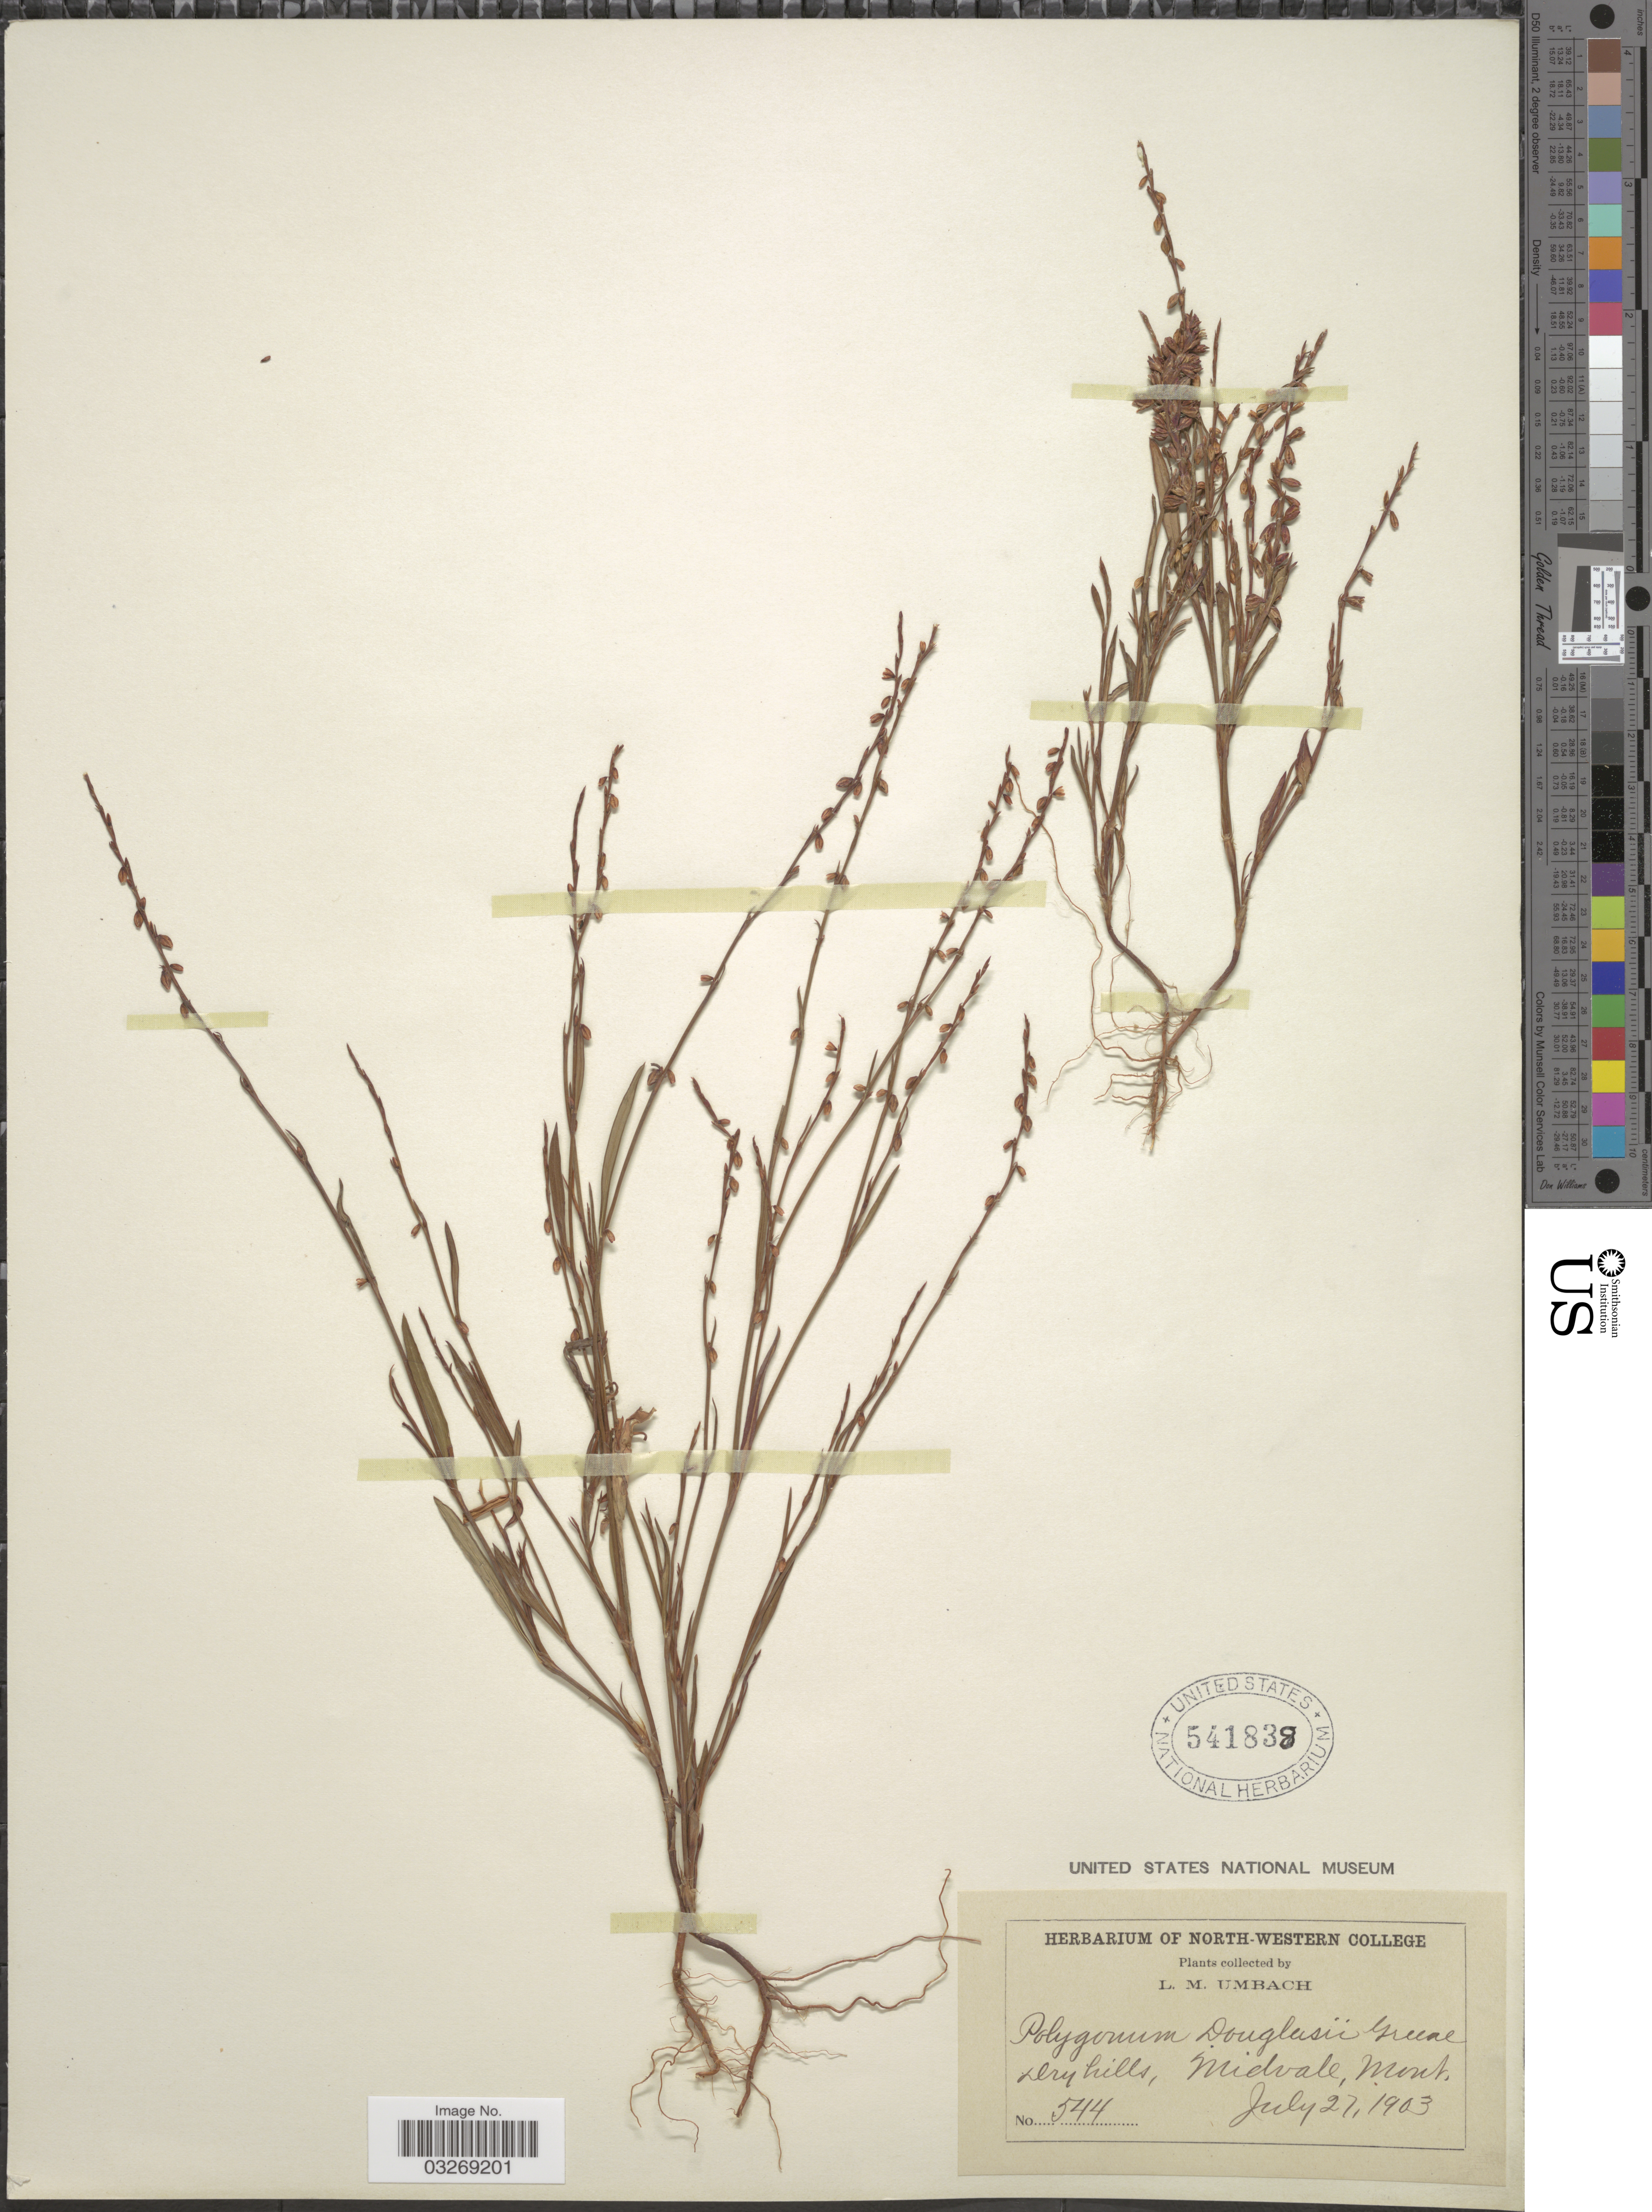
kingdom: Plantae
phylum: Tracheophyta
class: Magnoliopsida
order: Caryophyllales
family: Polygonaceae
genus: Polygonum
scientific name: Polygonum douglasii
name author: Greene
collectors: L. M. Umbach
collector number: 544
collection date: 1903-07-27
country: United States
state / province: Montana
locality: Midvale.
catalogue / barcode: US 541839